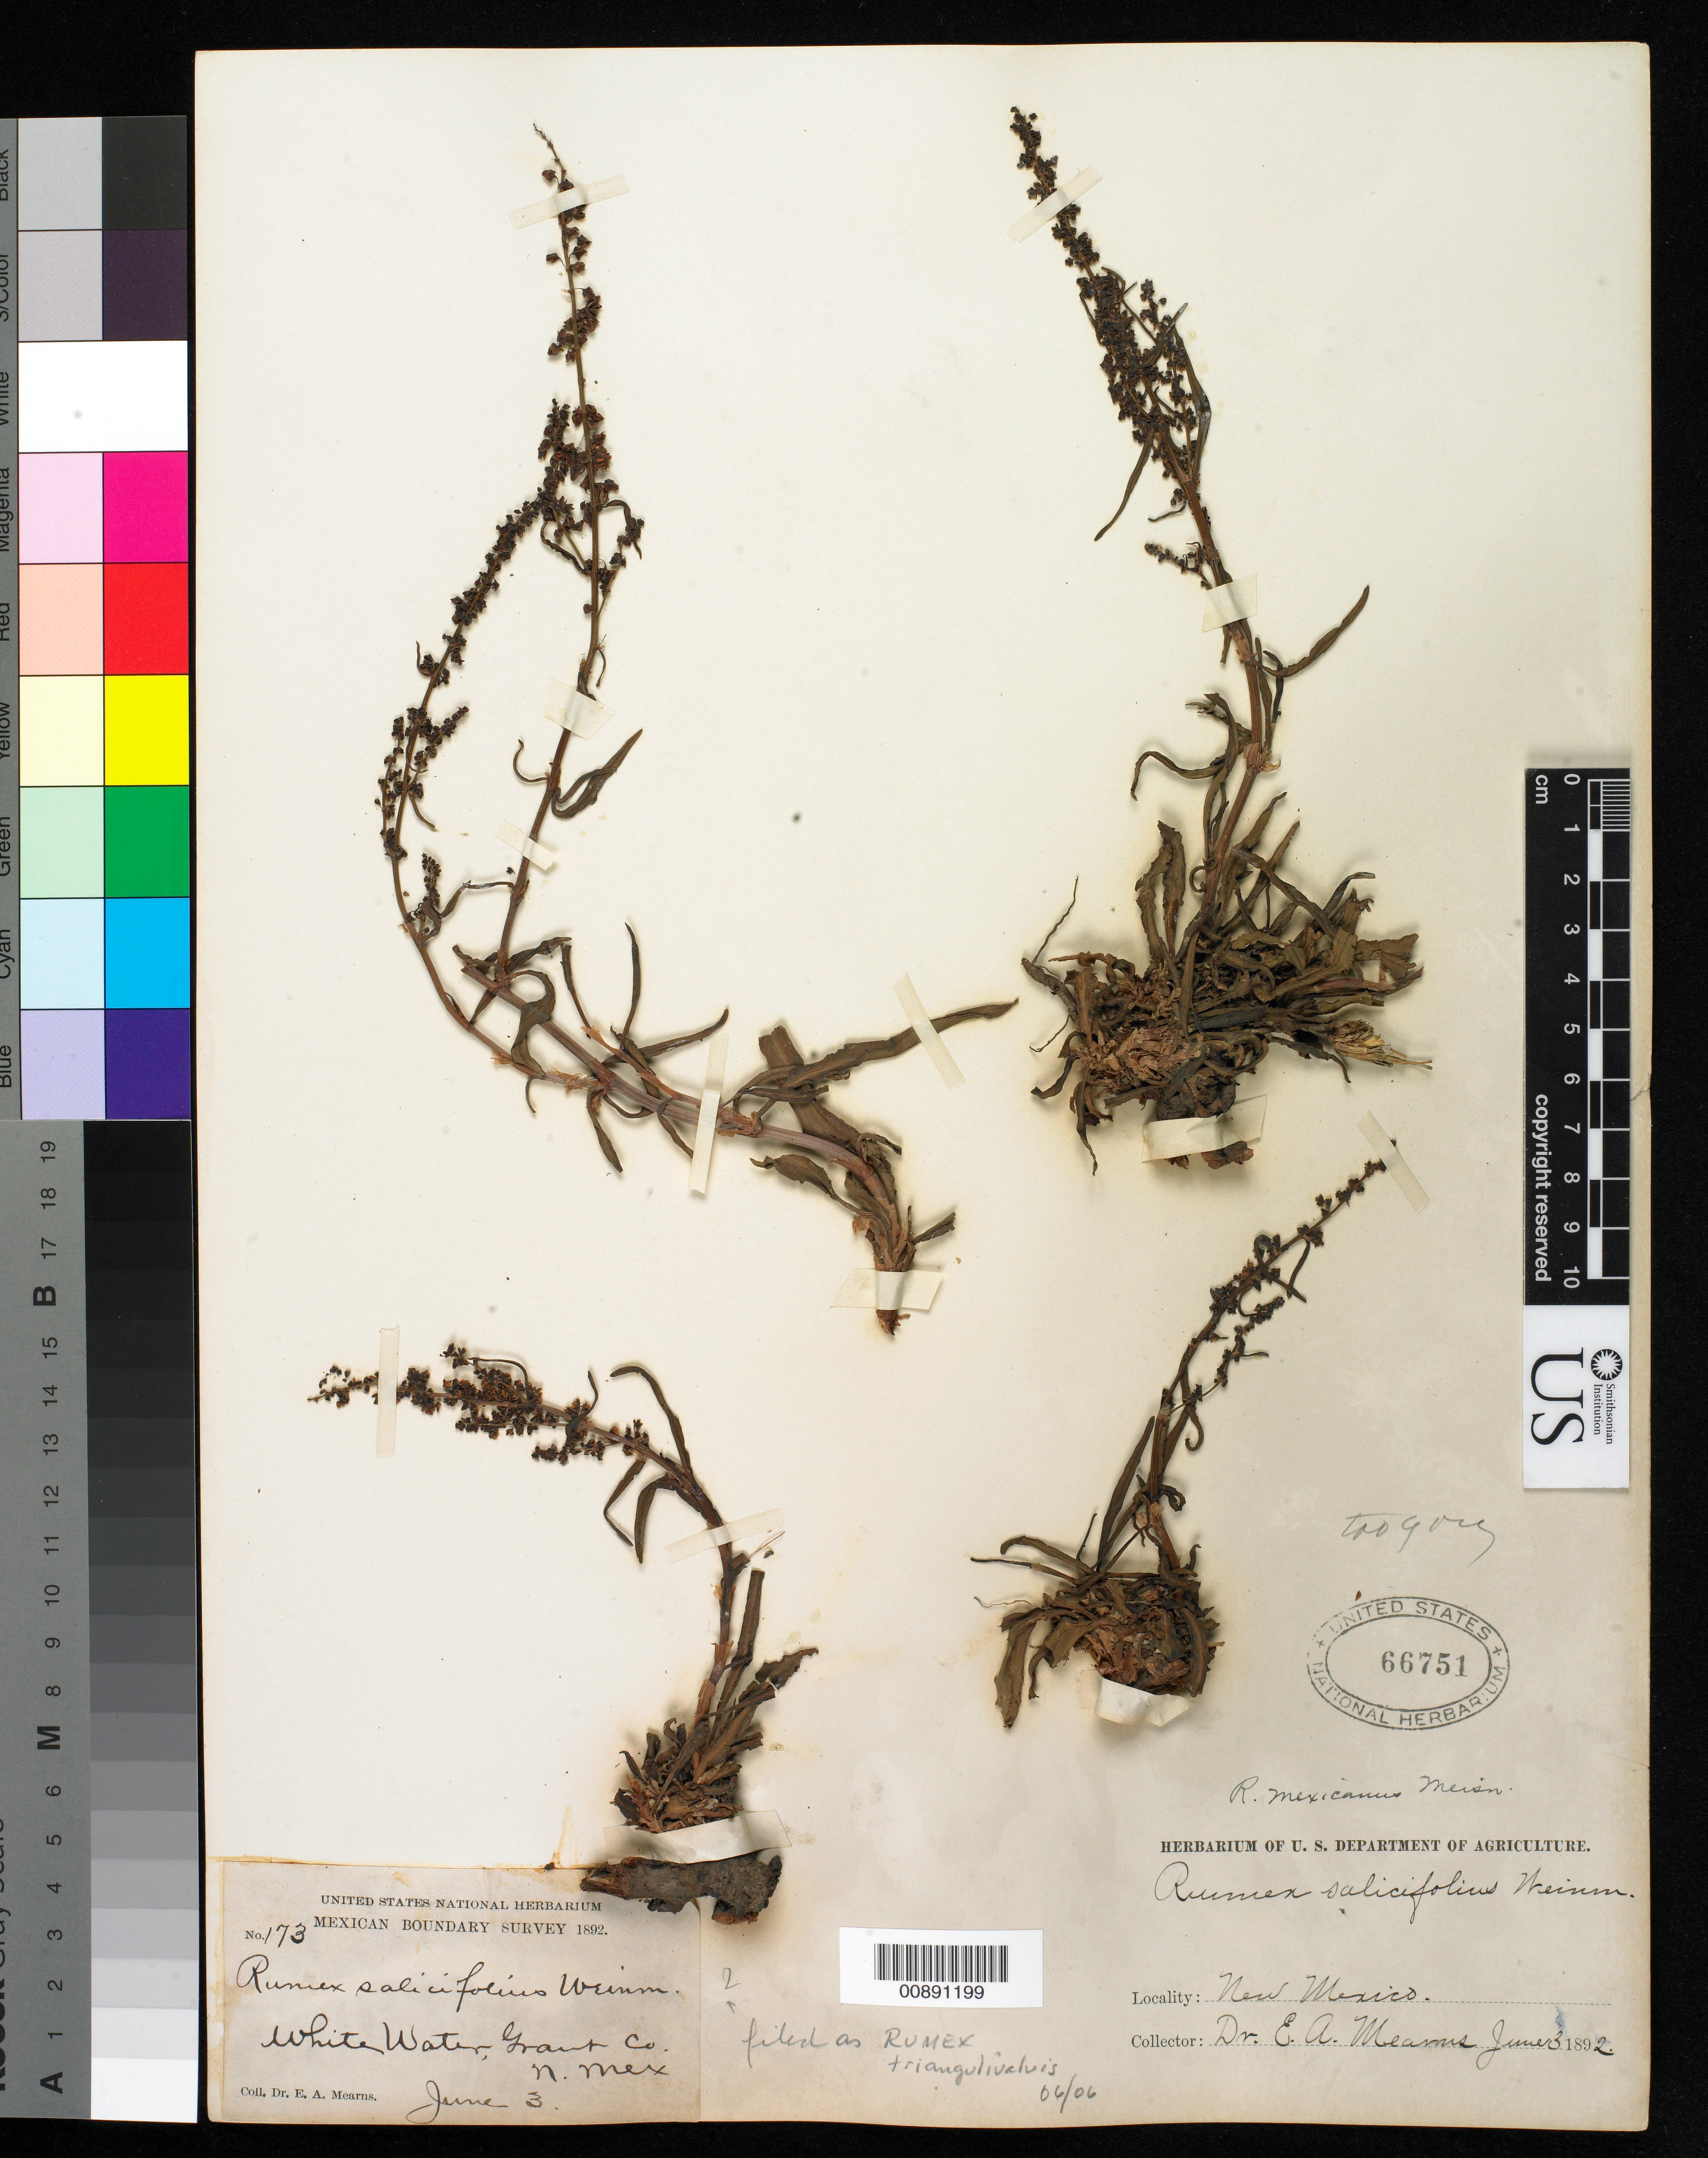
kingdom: Plantae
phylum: Tracheophyta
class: Magnoliopsida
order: Caryophyllales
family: Amaranthaceae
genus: Atriplex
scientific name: Atriplex serenana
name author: A. Nelson ex Abrams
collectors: E. A. Mearns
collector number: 3785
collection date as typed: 25 Jun 1894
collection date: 1894-06-25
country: Mexico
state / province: Baja California Norte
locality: Tecate River, Baja California.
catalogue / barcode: US 238591